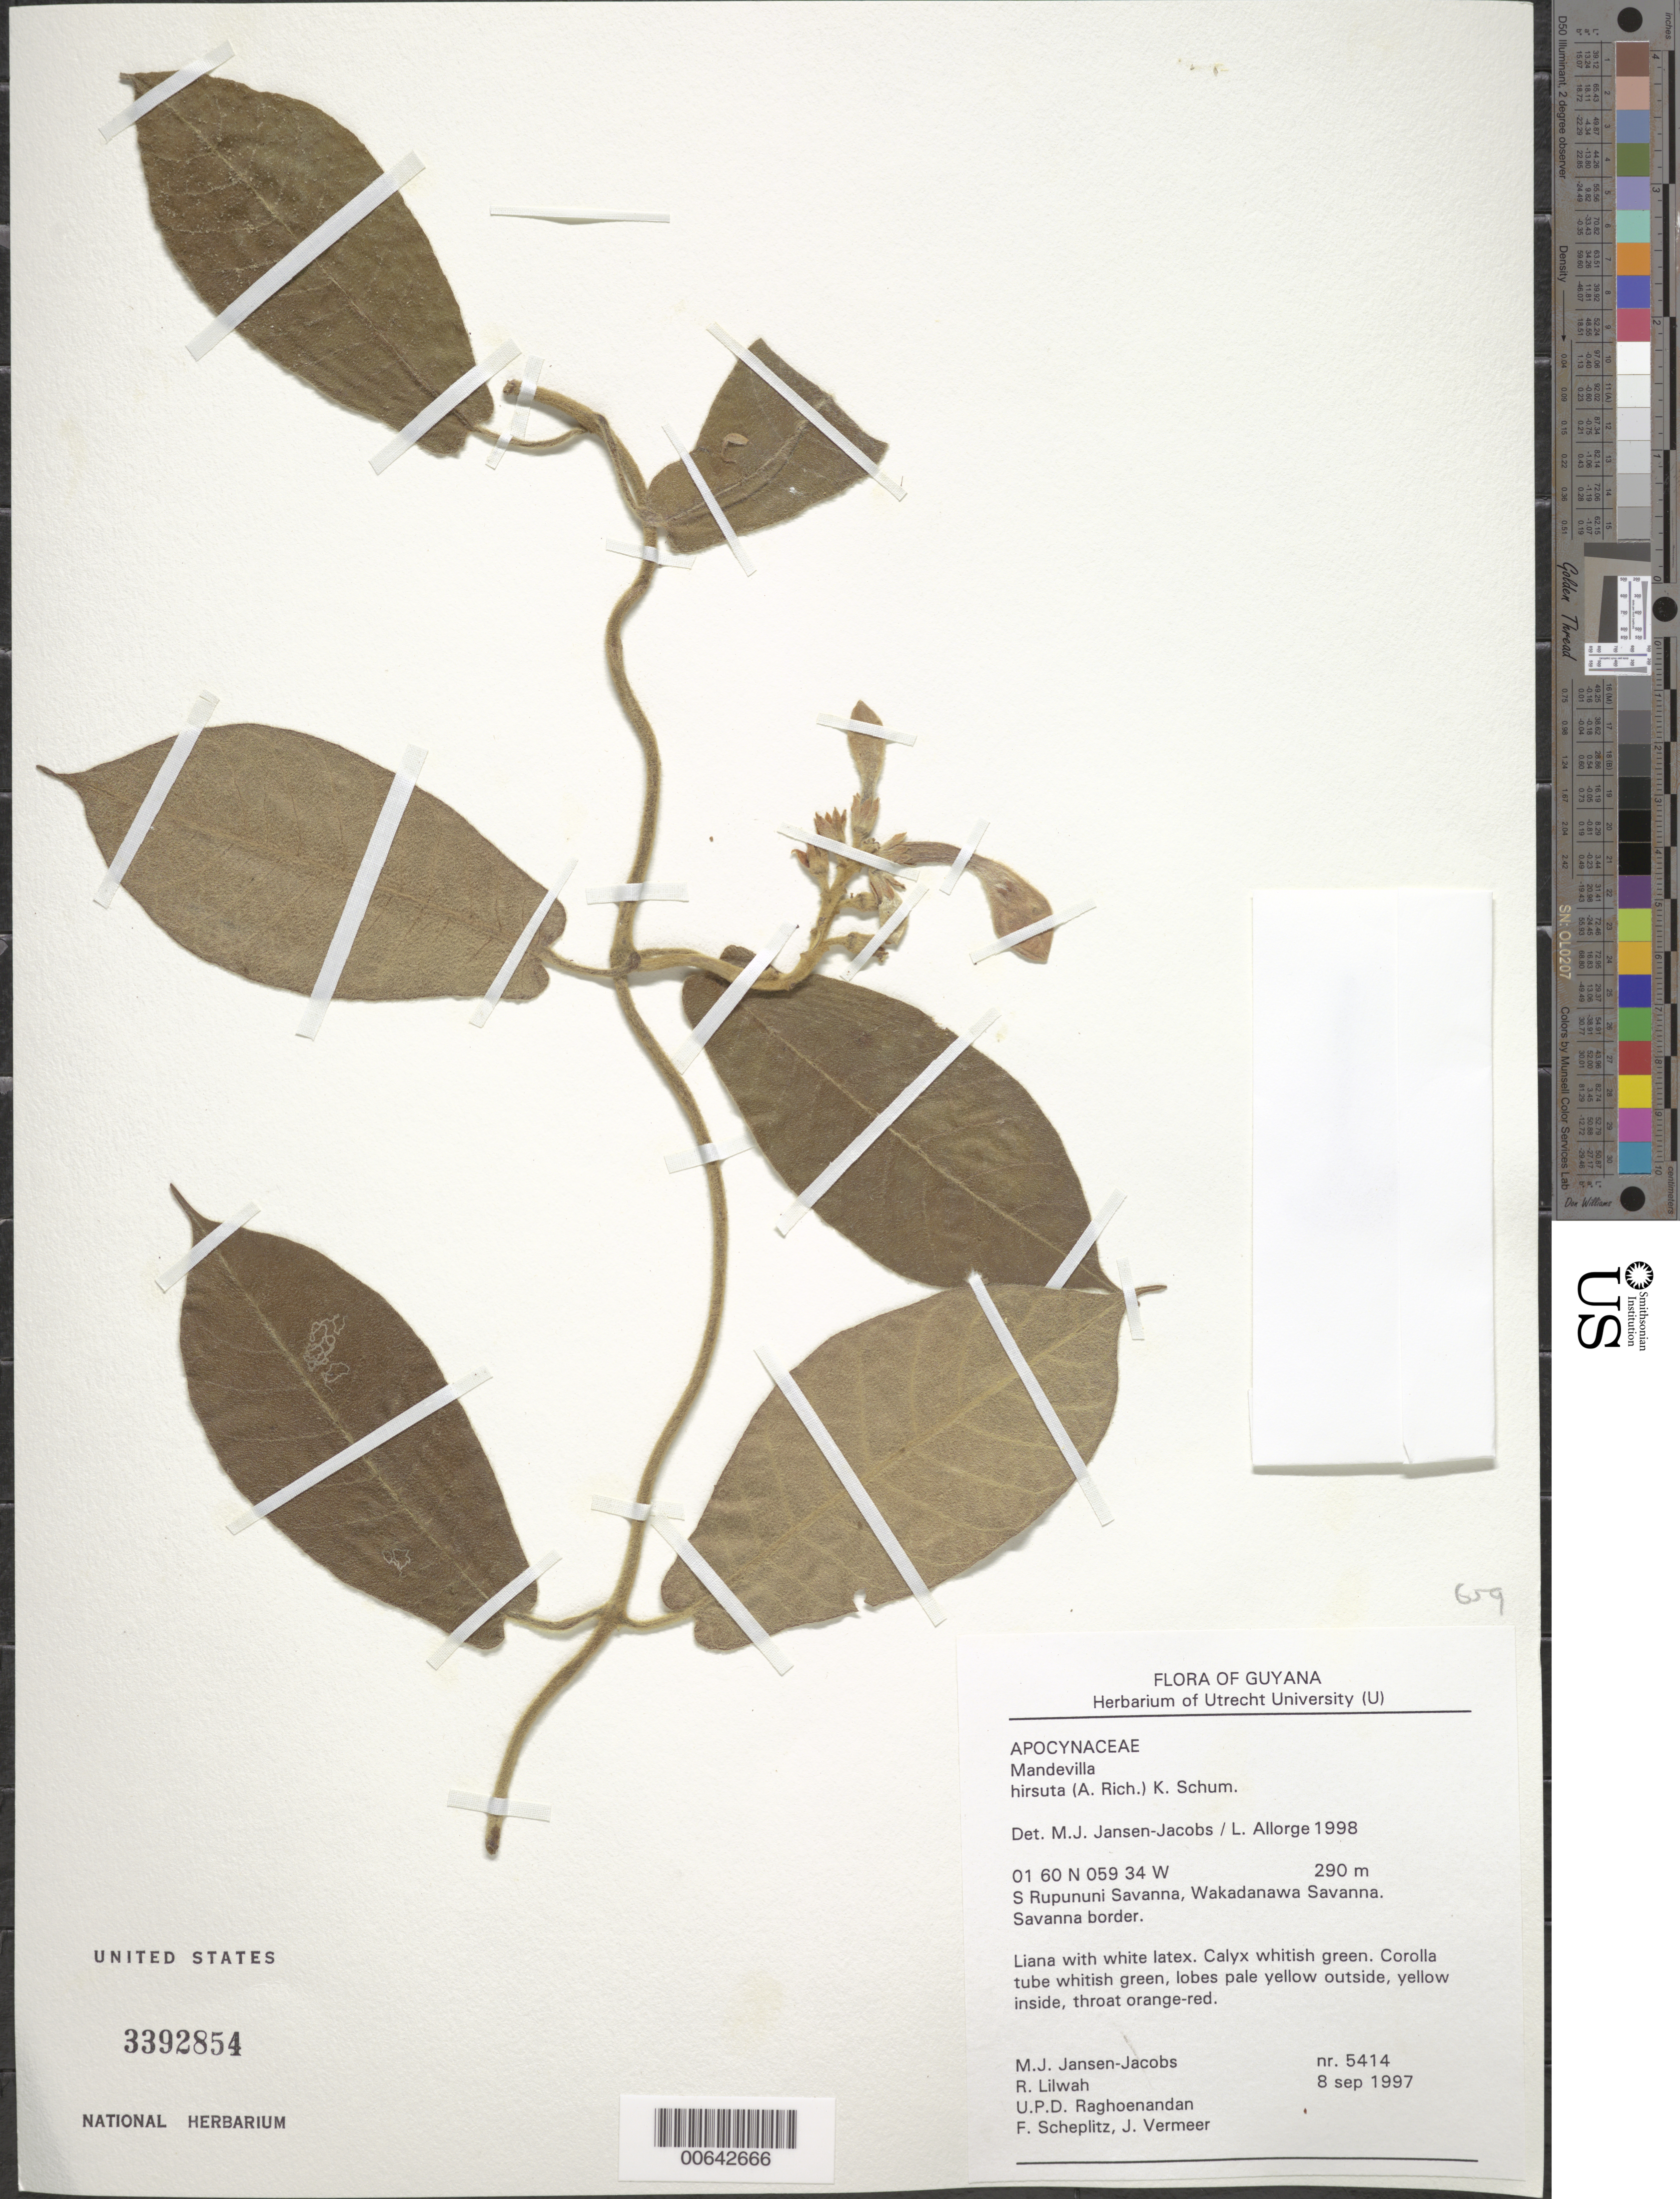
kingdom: Plantae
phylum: Tracheophyta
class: Magnoliopsida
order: Gentianales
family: Apocynaceae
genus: Mandevilla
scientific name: Mandevilla hirsuta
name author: (Rich.) K. Schum.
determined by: Jansen-Jacobs, M. J.; Allorge, L.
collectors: M. J. Jansen-Jacobs, R. Lilwah, U. Raghoenandan, F. Scheplitz & J. Vermeer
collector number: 5414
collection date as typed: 8-Sep-97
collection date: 1997-09-08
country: Guyana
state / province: U. Takutu-U. Essequibo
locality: S. Rupununi savanna, Wakadanawa Savanna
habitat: Savanna border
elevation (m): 290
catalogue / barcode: US 3392854